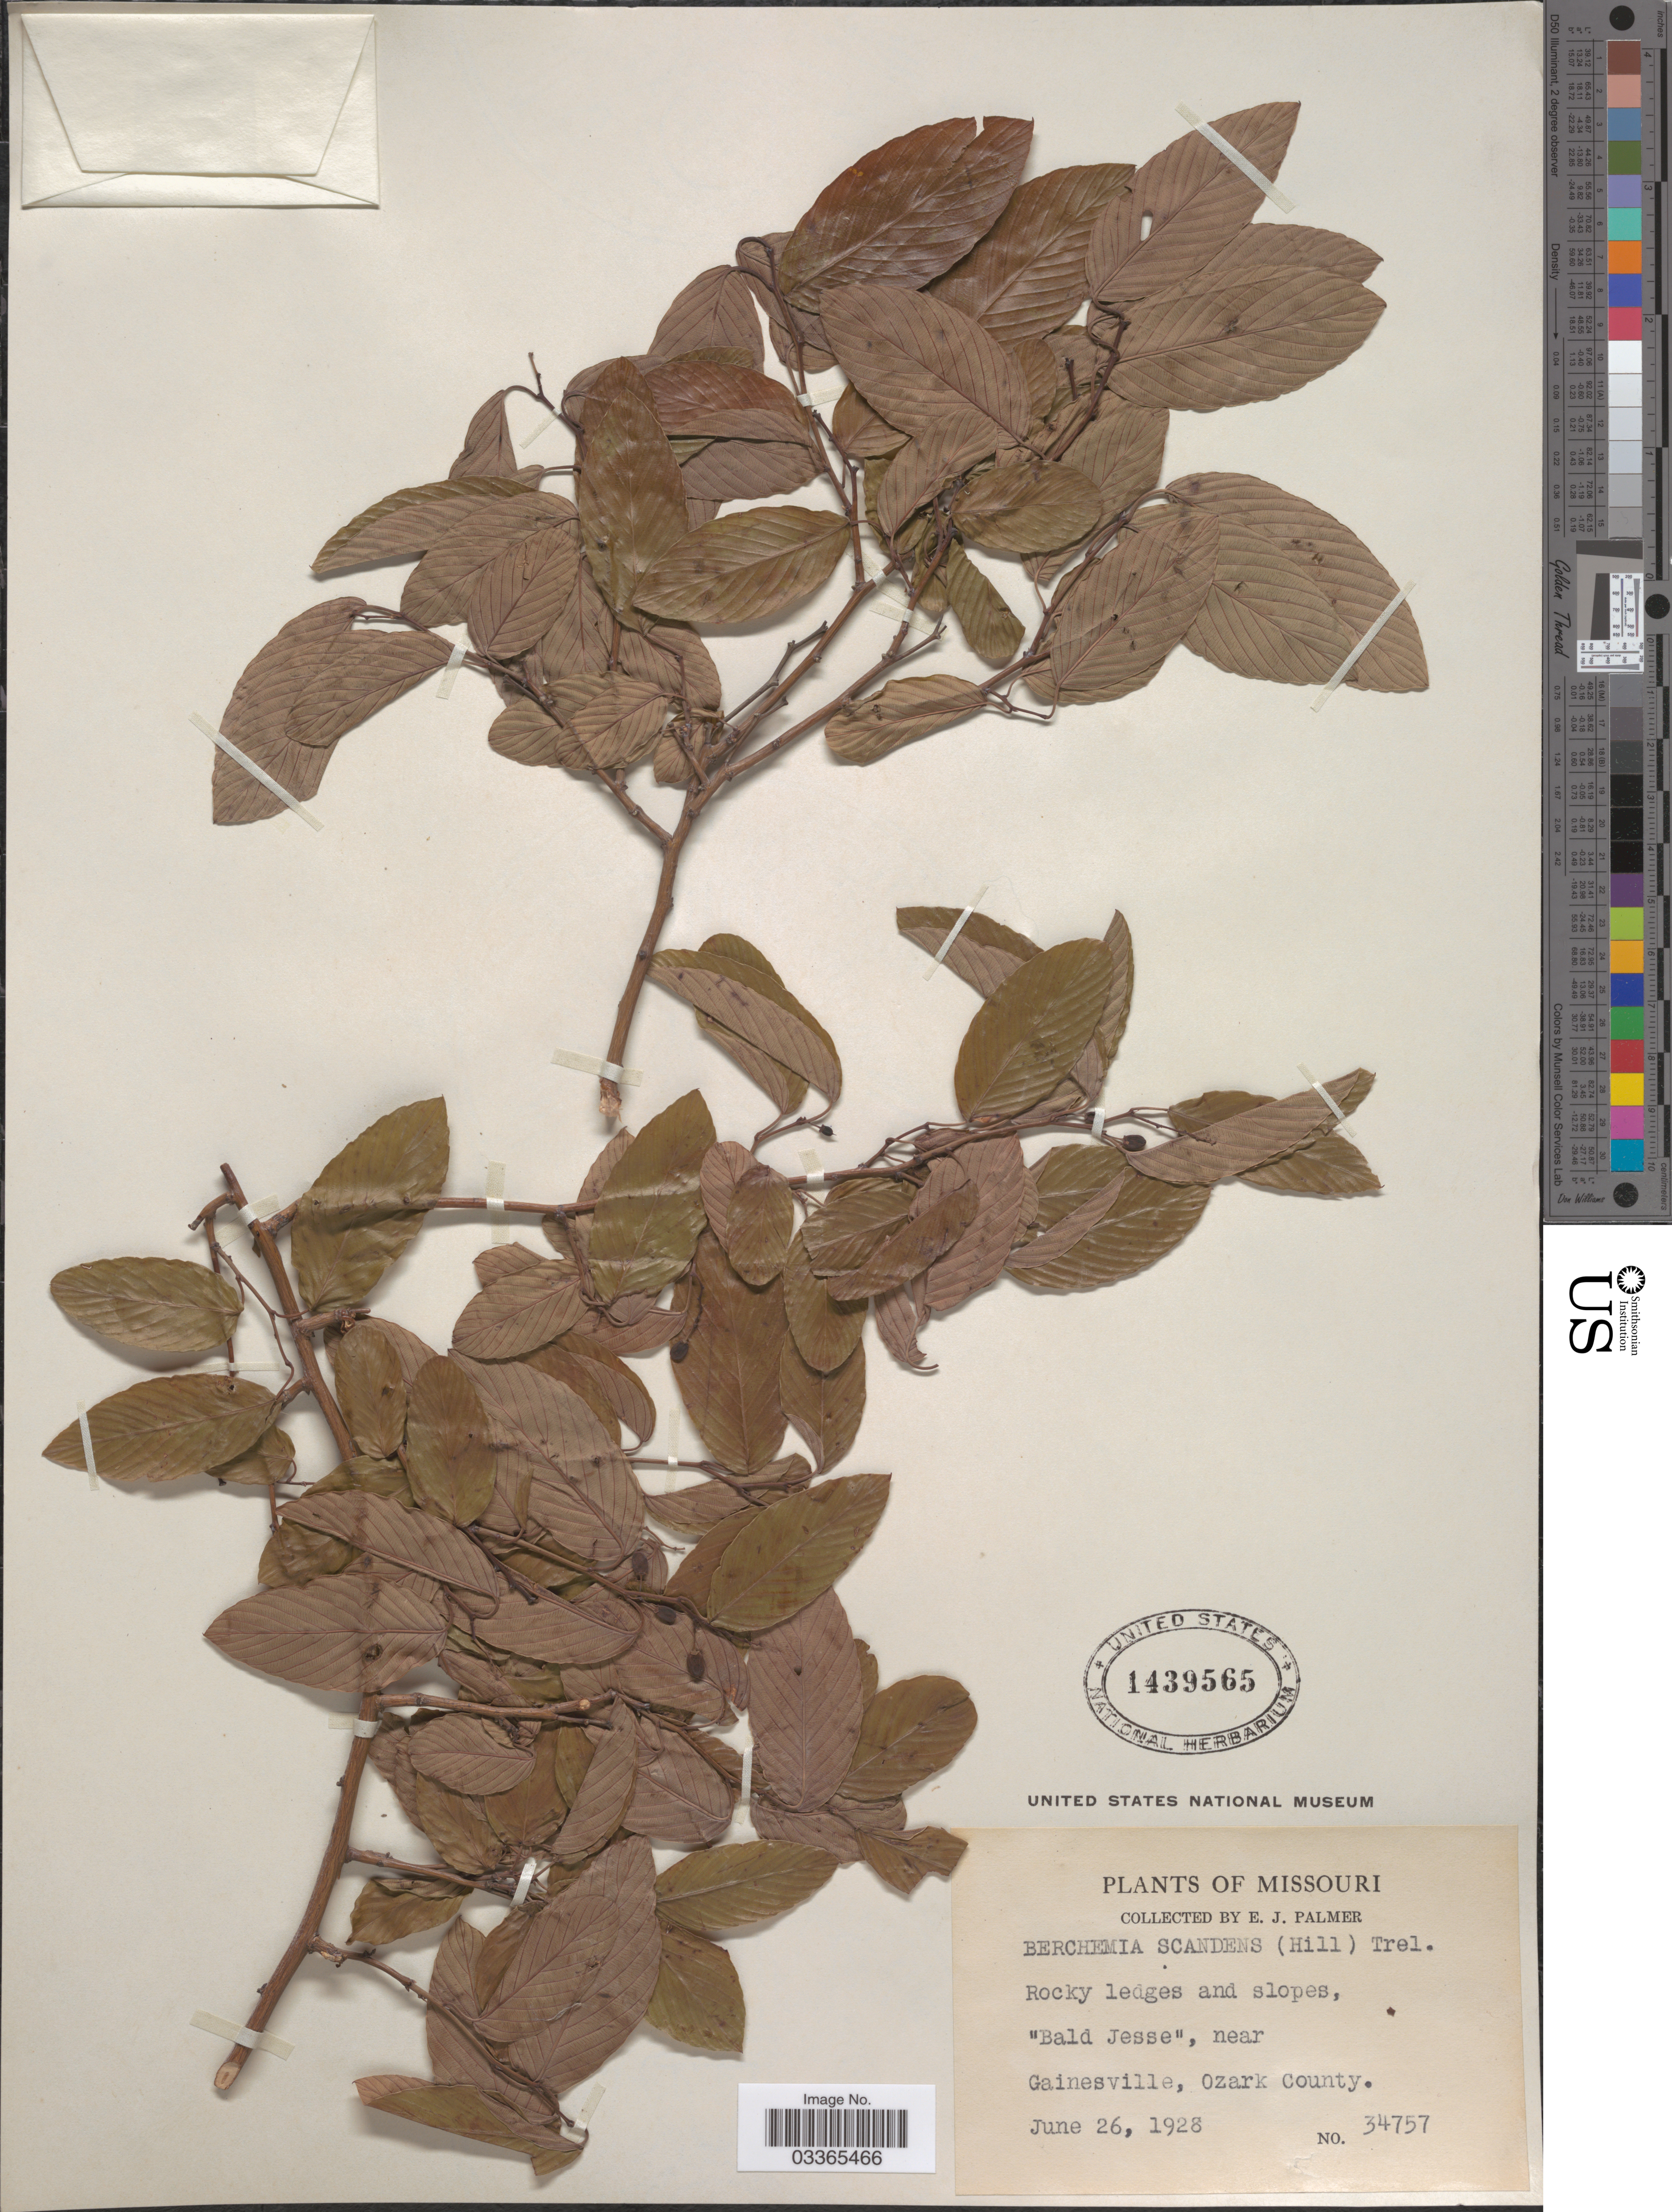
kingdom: Plantae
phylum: Tracheophyta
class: Magnoliopsida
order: Rosales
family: Rhamnaceae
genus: Berchemia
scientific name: Berchemia scandens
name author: (Hill) K. Koch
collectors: E. J. Palmer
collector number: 34757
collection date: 1928-06-26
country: United States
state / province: Missouri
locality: Bald Jesse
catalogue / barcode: US 1439565